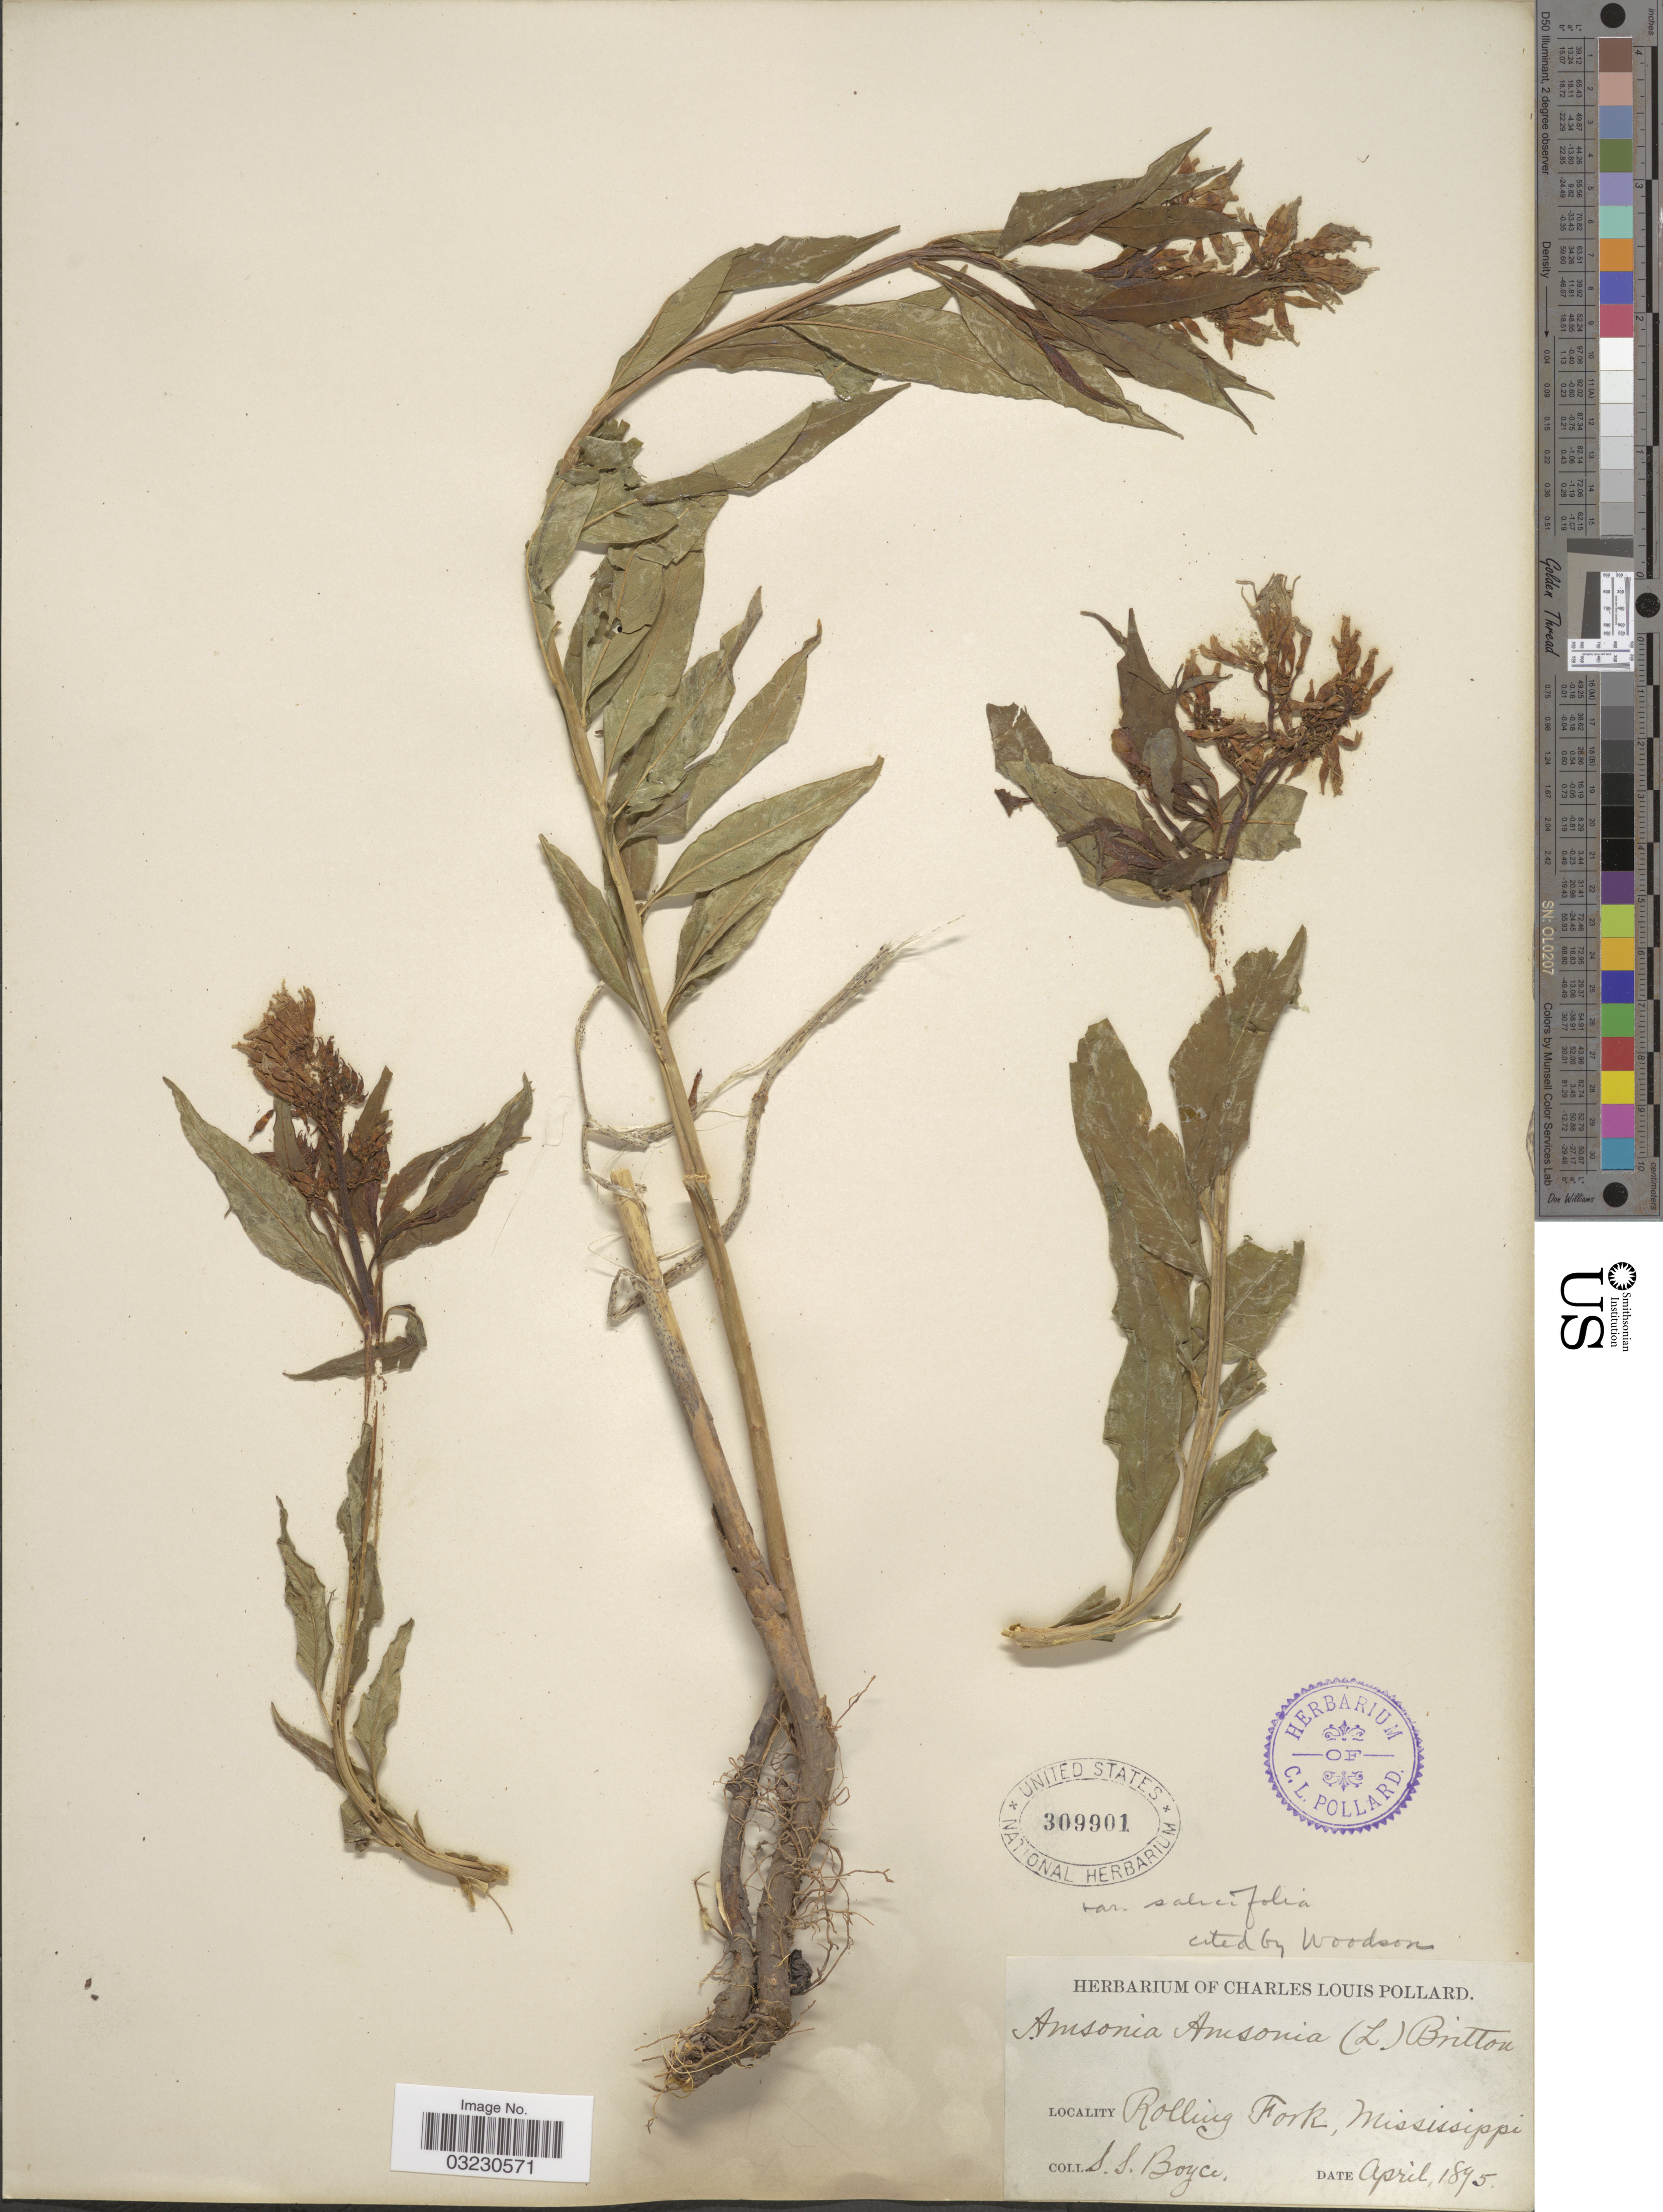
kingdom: Plantae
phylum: Tracheophyta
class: Magnoliopsida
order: Gentianales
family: Apocynaceae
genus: Amsonia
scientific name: Amsonia tabernaemontana var. salicifolia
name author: (Pursh) Woodson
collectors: S. Boyce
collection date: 1895-04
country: United States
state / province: Mississippi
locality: Rolling Fork.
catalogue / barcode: US 309901